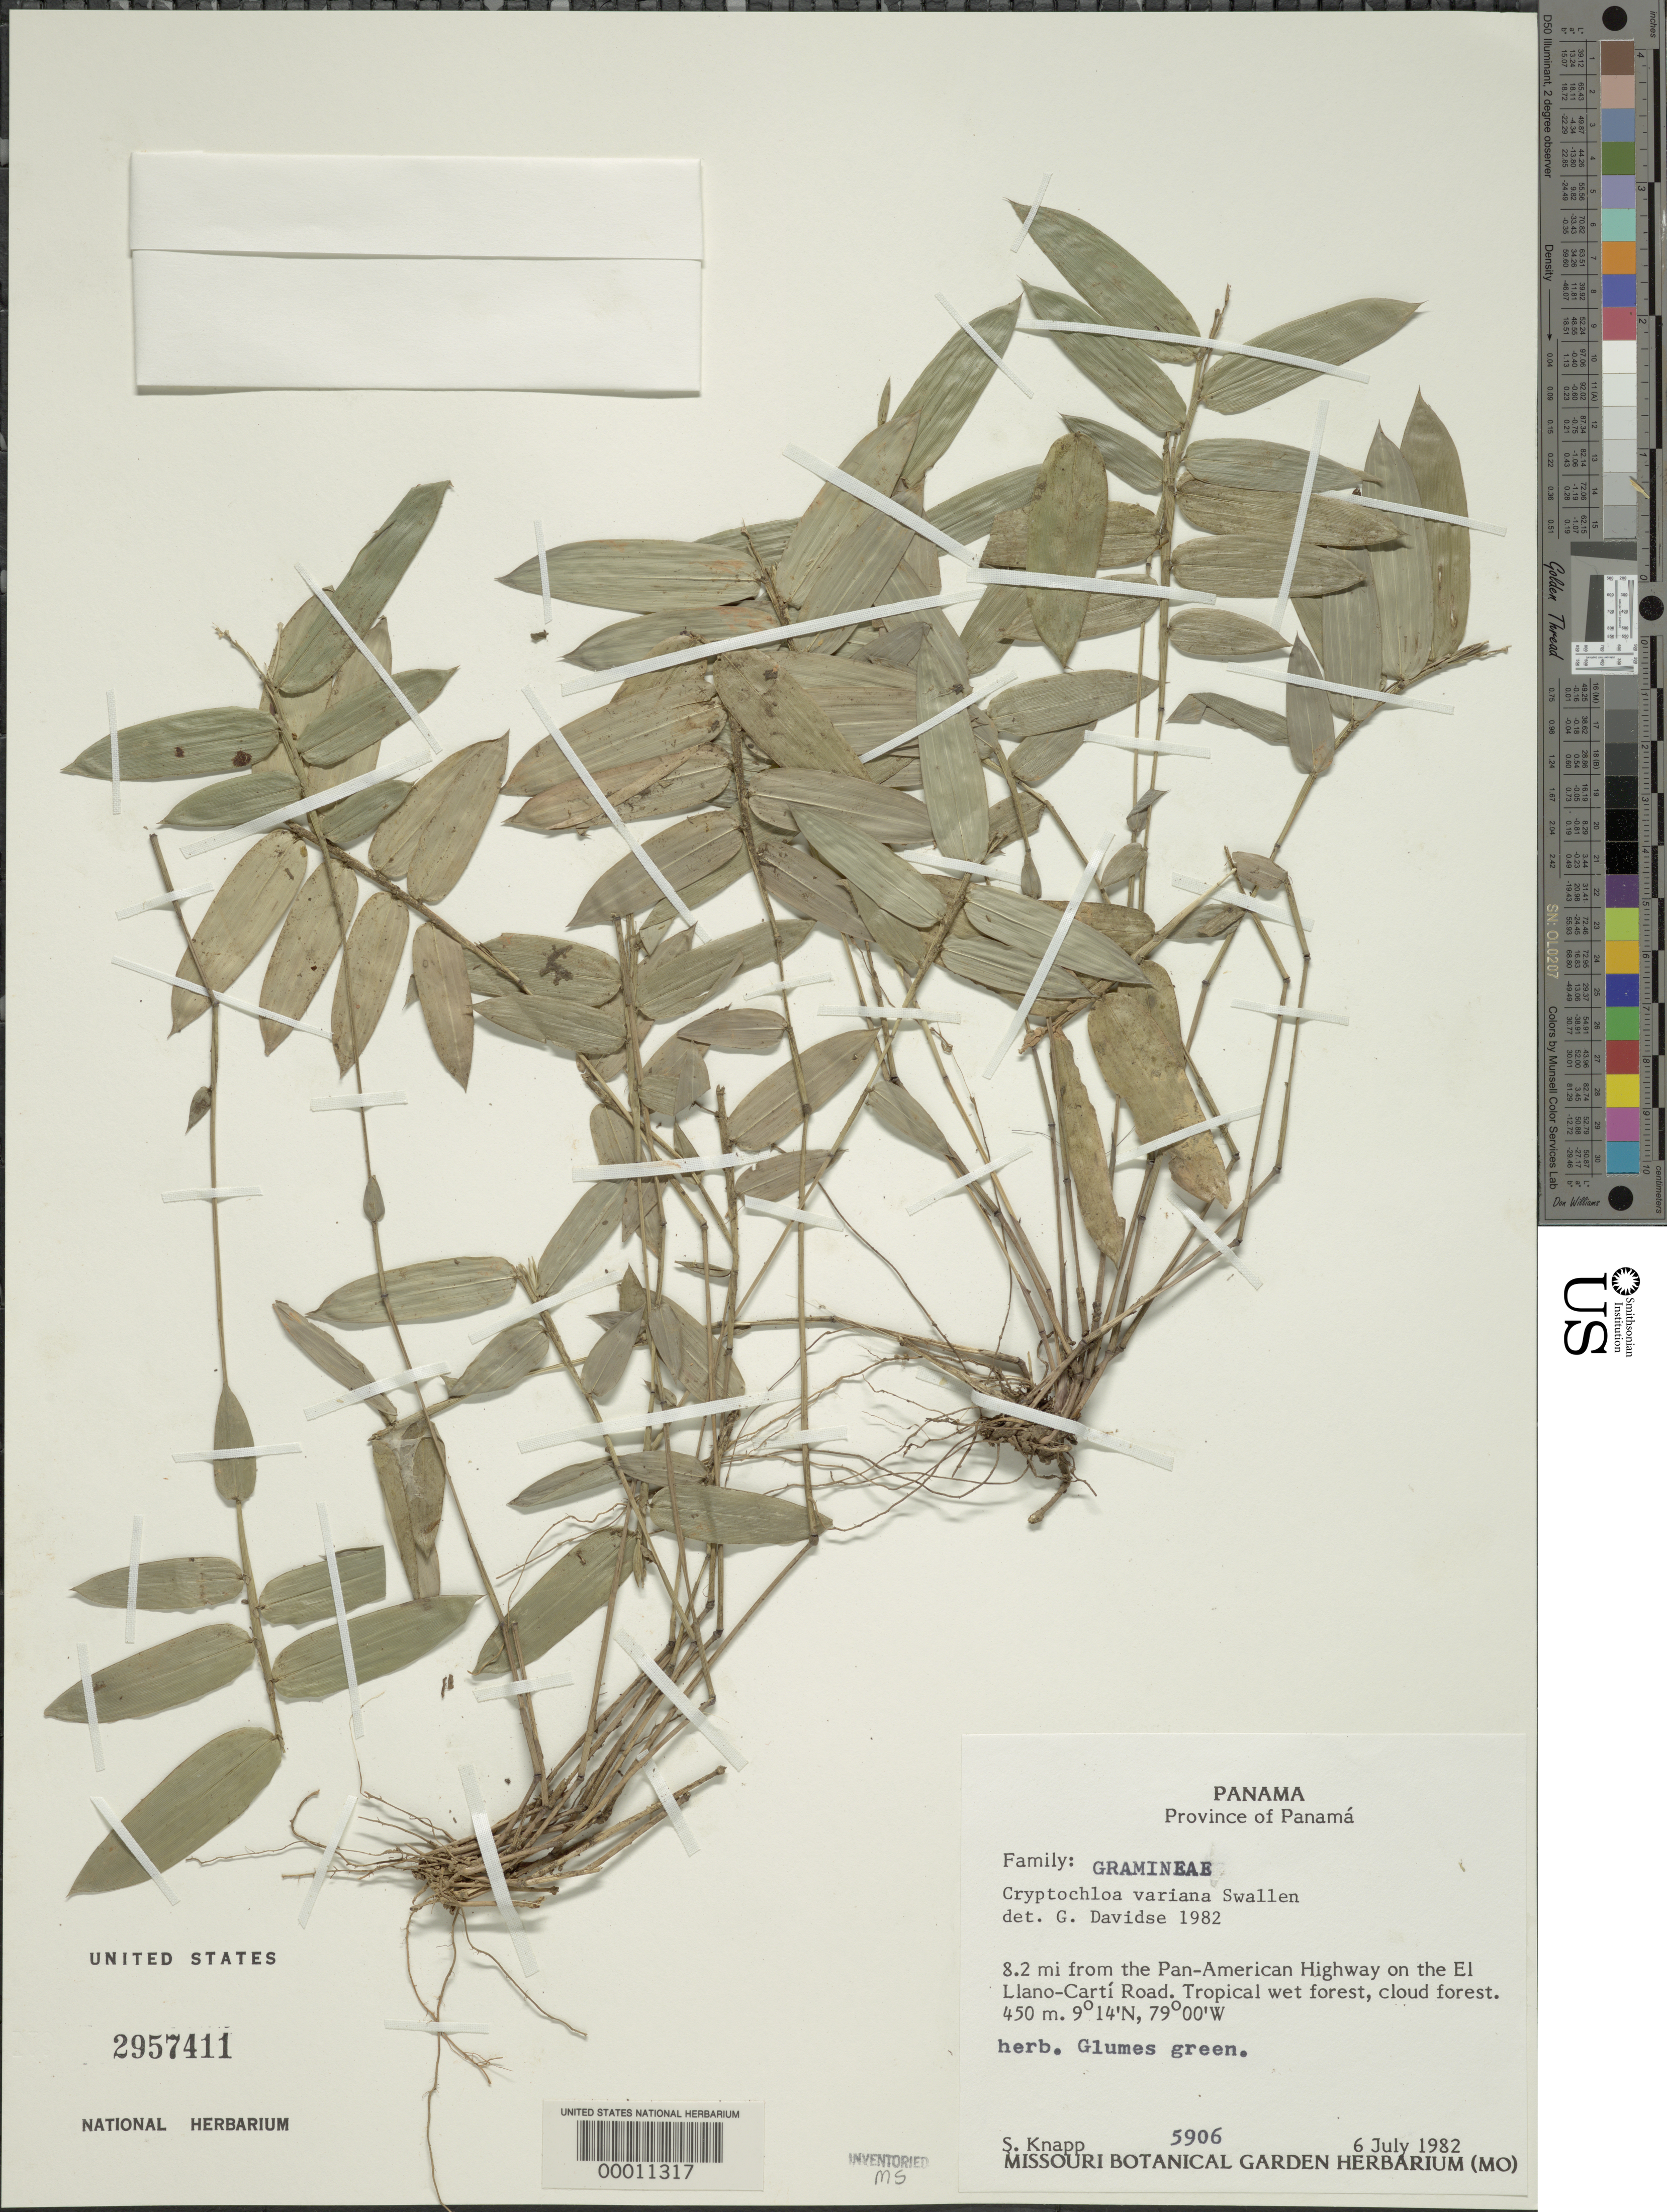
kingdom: Plantae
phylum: Tracheophyta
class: Liliopsida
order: Poales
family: Poaceae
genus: Cryptochloa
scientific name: Cryptochloa variana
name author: Swallen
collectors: S. Knapp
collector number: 5906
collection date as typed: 06 Jul 1982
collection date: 1982-07-06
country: Panama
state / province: Panamá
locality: El Llano, Carti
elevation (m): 450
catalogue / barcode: US 2957411